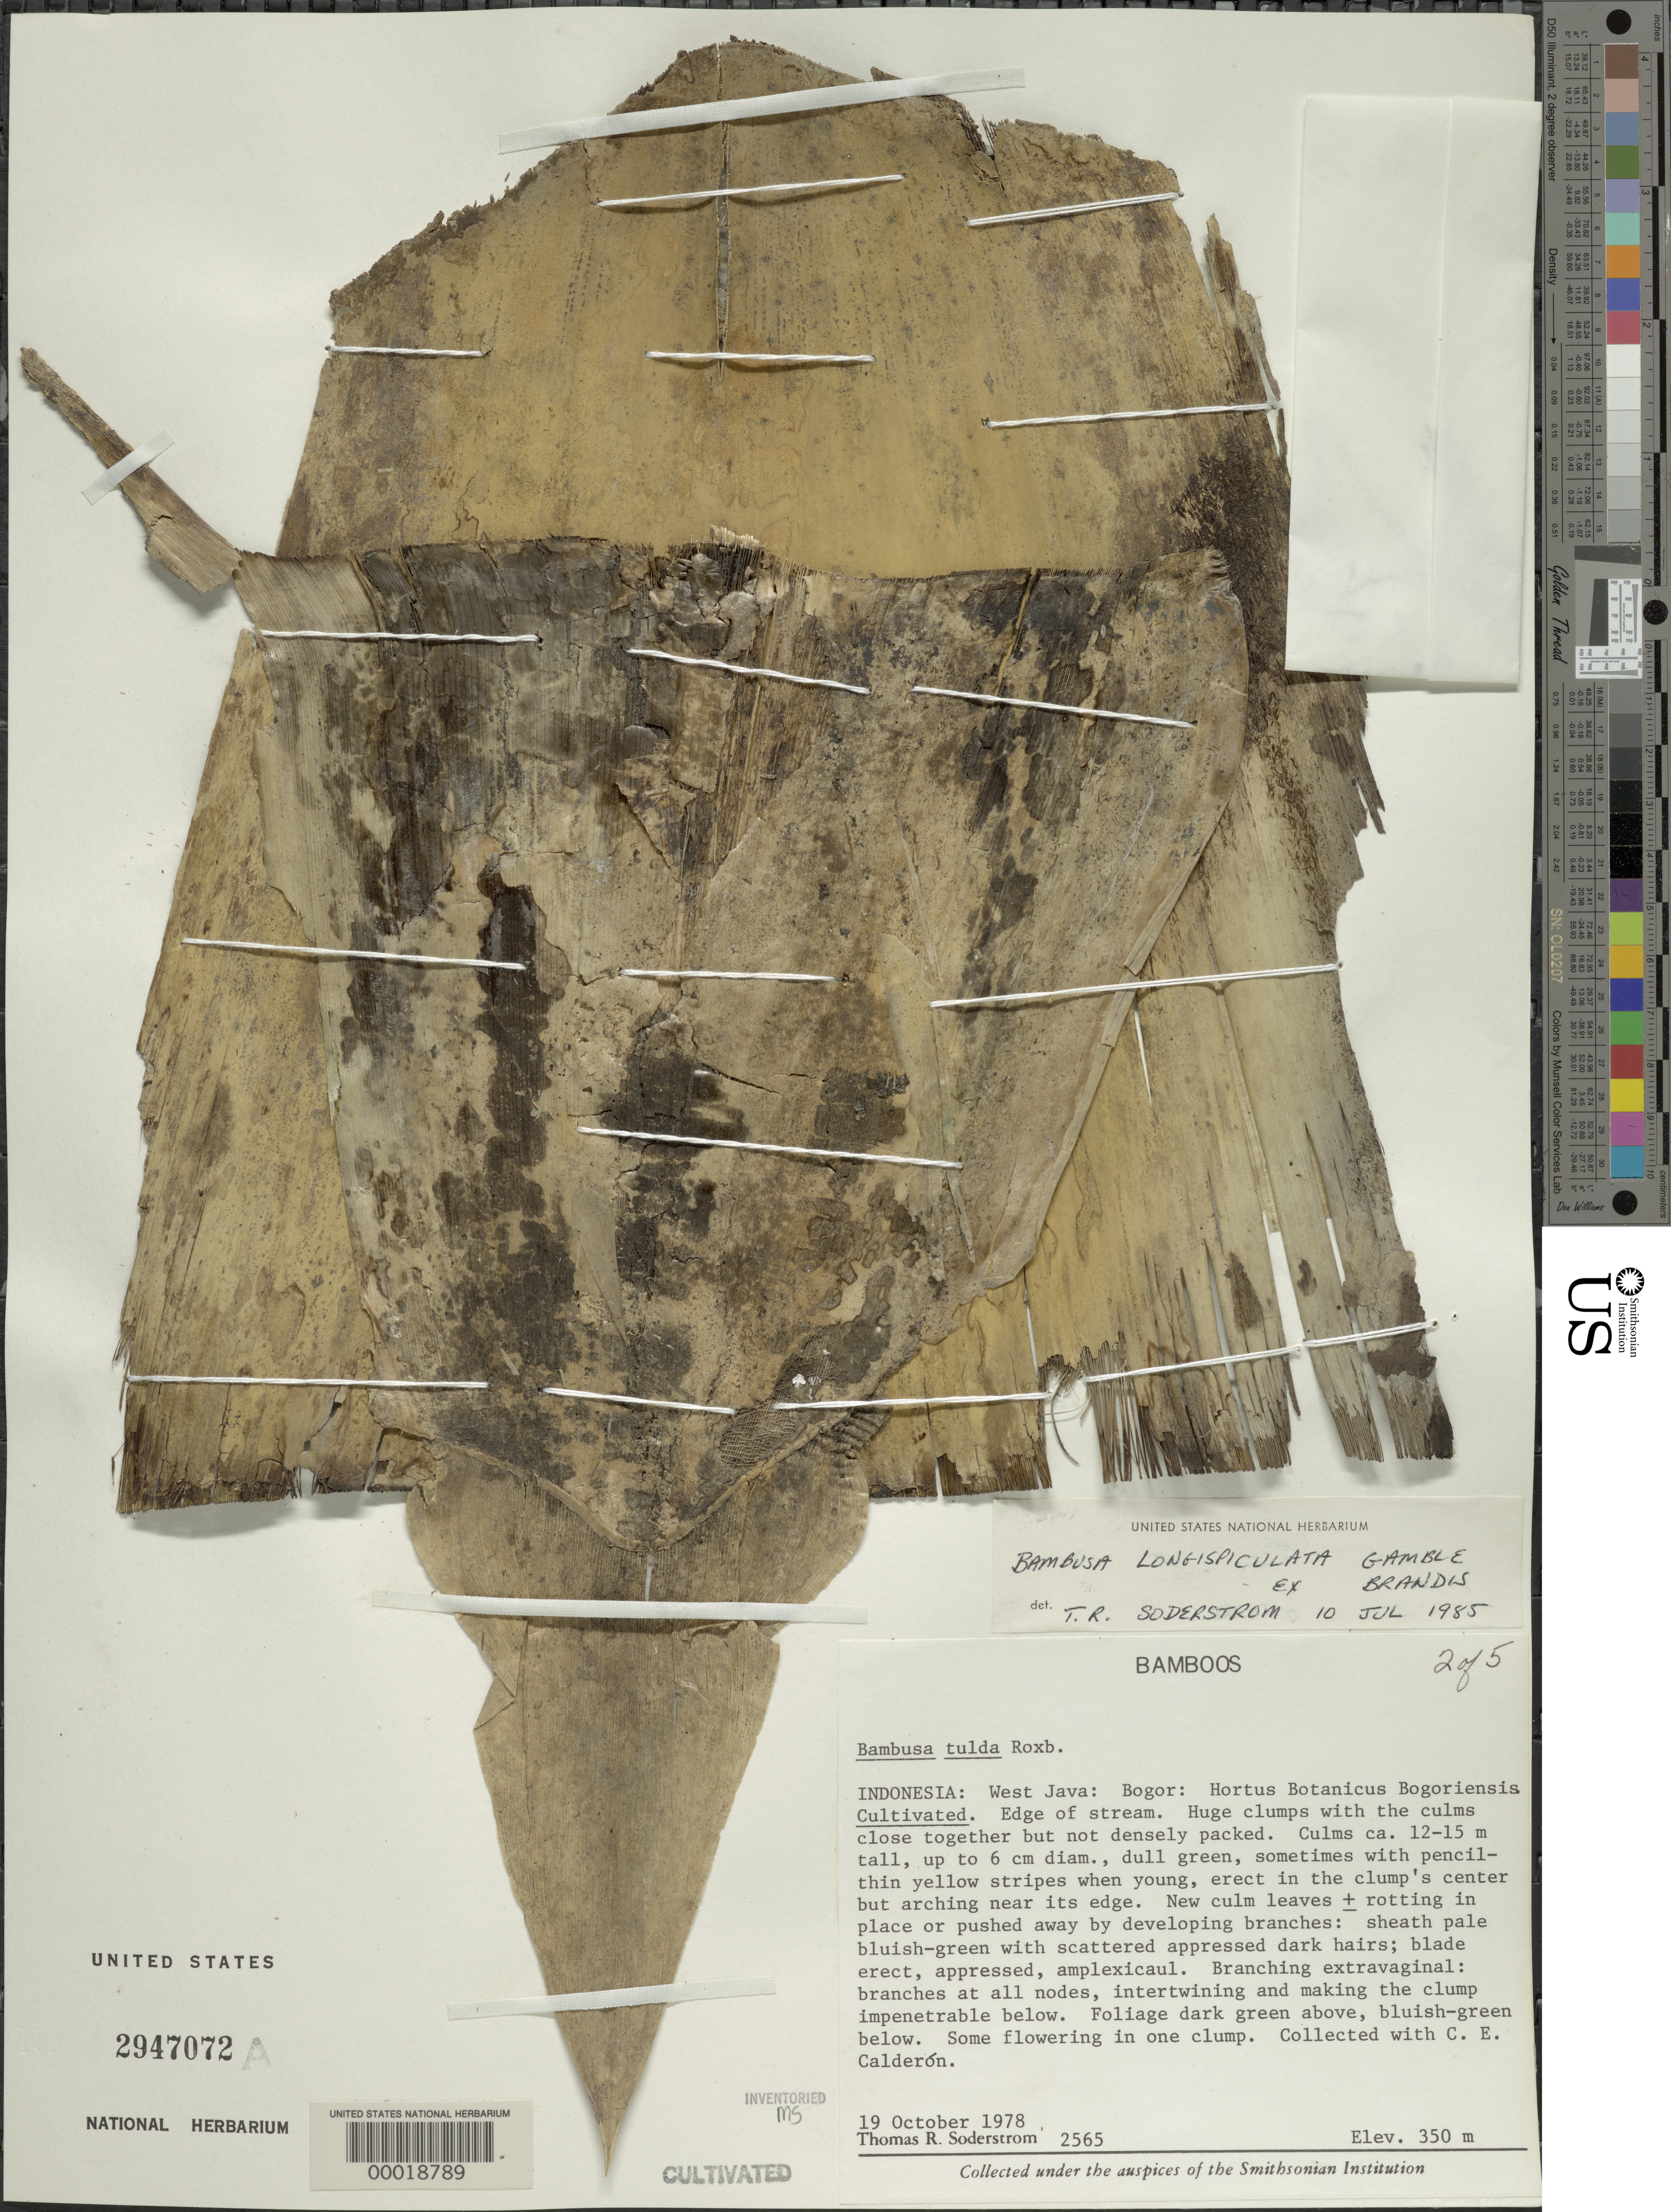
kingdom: Plantae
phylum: Tracheophyta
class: Liliopsida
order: Poales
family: Poaceae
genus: Bambusa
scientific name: Bambusa tulda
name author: Roxb.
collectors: T. R. Soderstrom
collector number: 2565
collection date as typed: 19 Oct 1978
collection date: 1978-10-19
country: Indonesia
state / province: Java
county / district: Jawa Barat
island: Java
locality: Hortus botanicus borgoriensis-bogon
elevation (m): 350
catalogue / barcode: US 2947072A